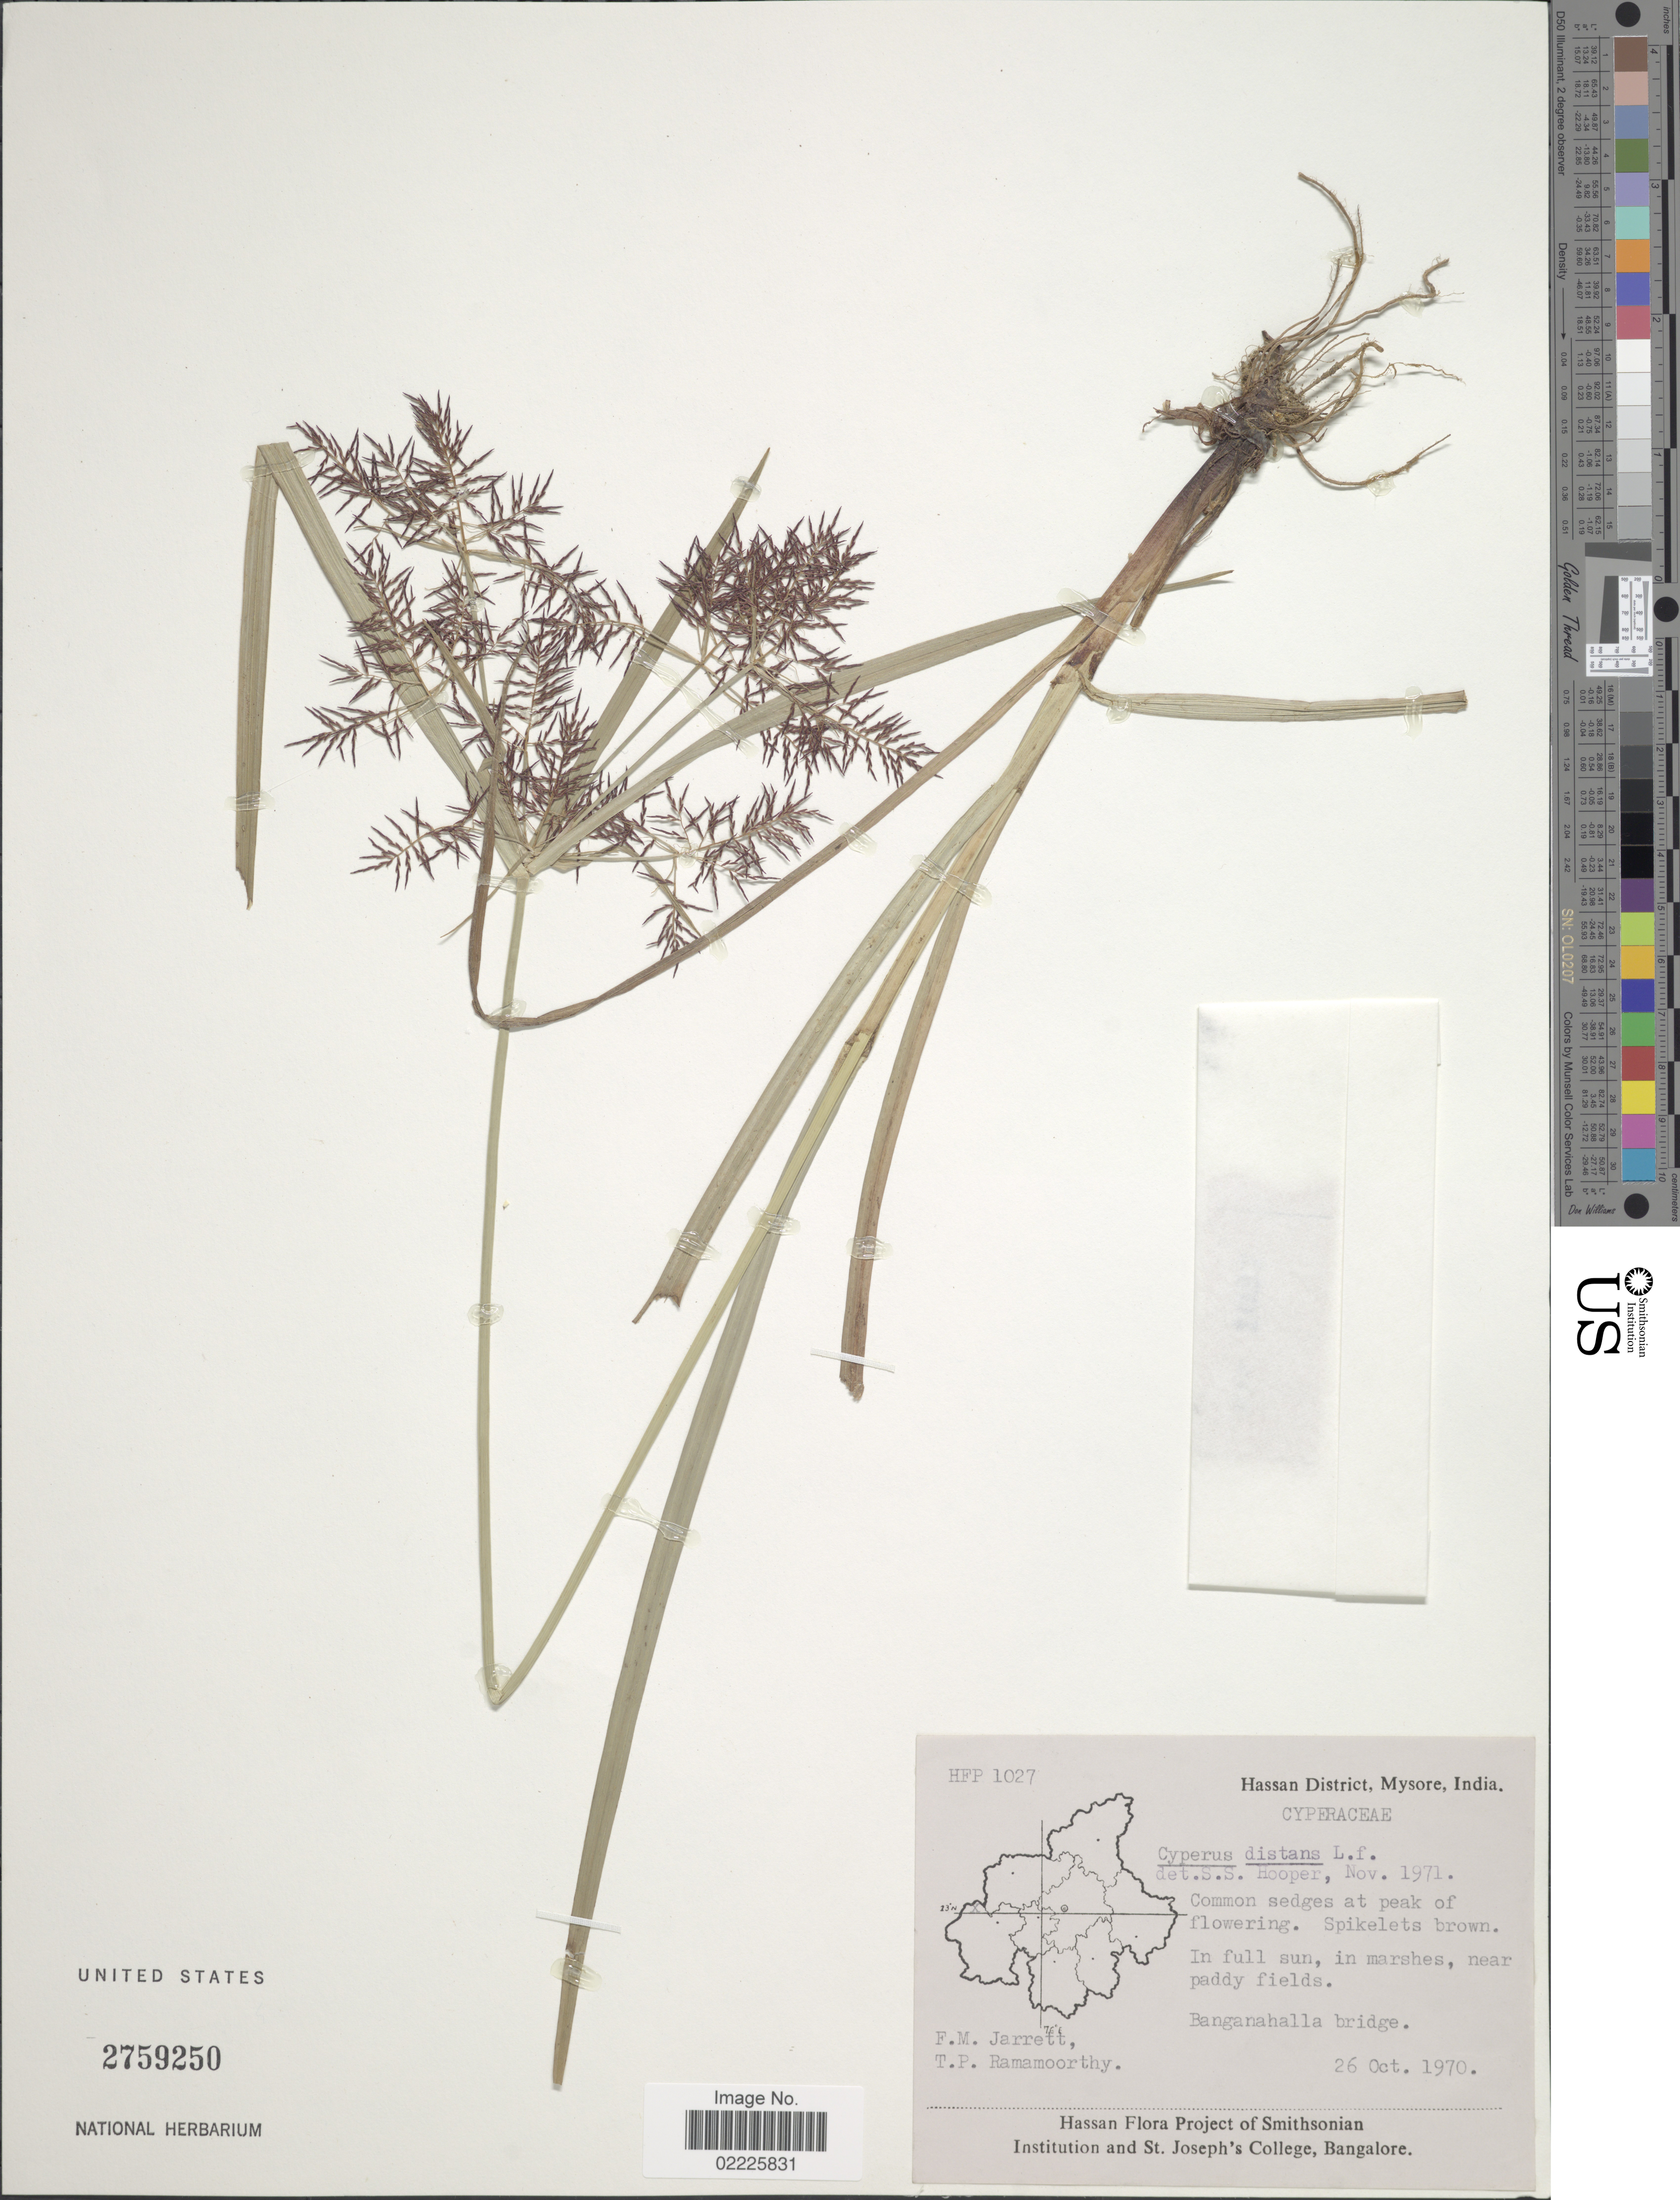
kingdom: Plantae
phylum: Tracheophyta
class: Liliopsida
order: Poales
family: Cyperaceae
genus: Cyperus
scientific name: Cyperus distans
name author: L. f.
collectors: F. M. Jarrett & T. P. Ramamoorthy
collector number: HFP 1027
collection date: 1970-10-26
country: India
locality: Hassan District, Mysore, Banganahalla bridge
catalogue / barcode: US 2759250